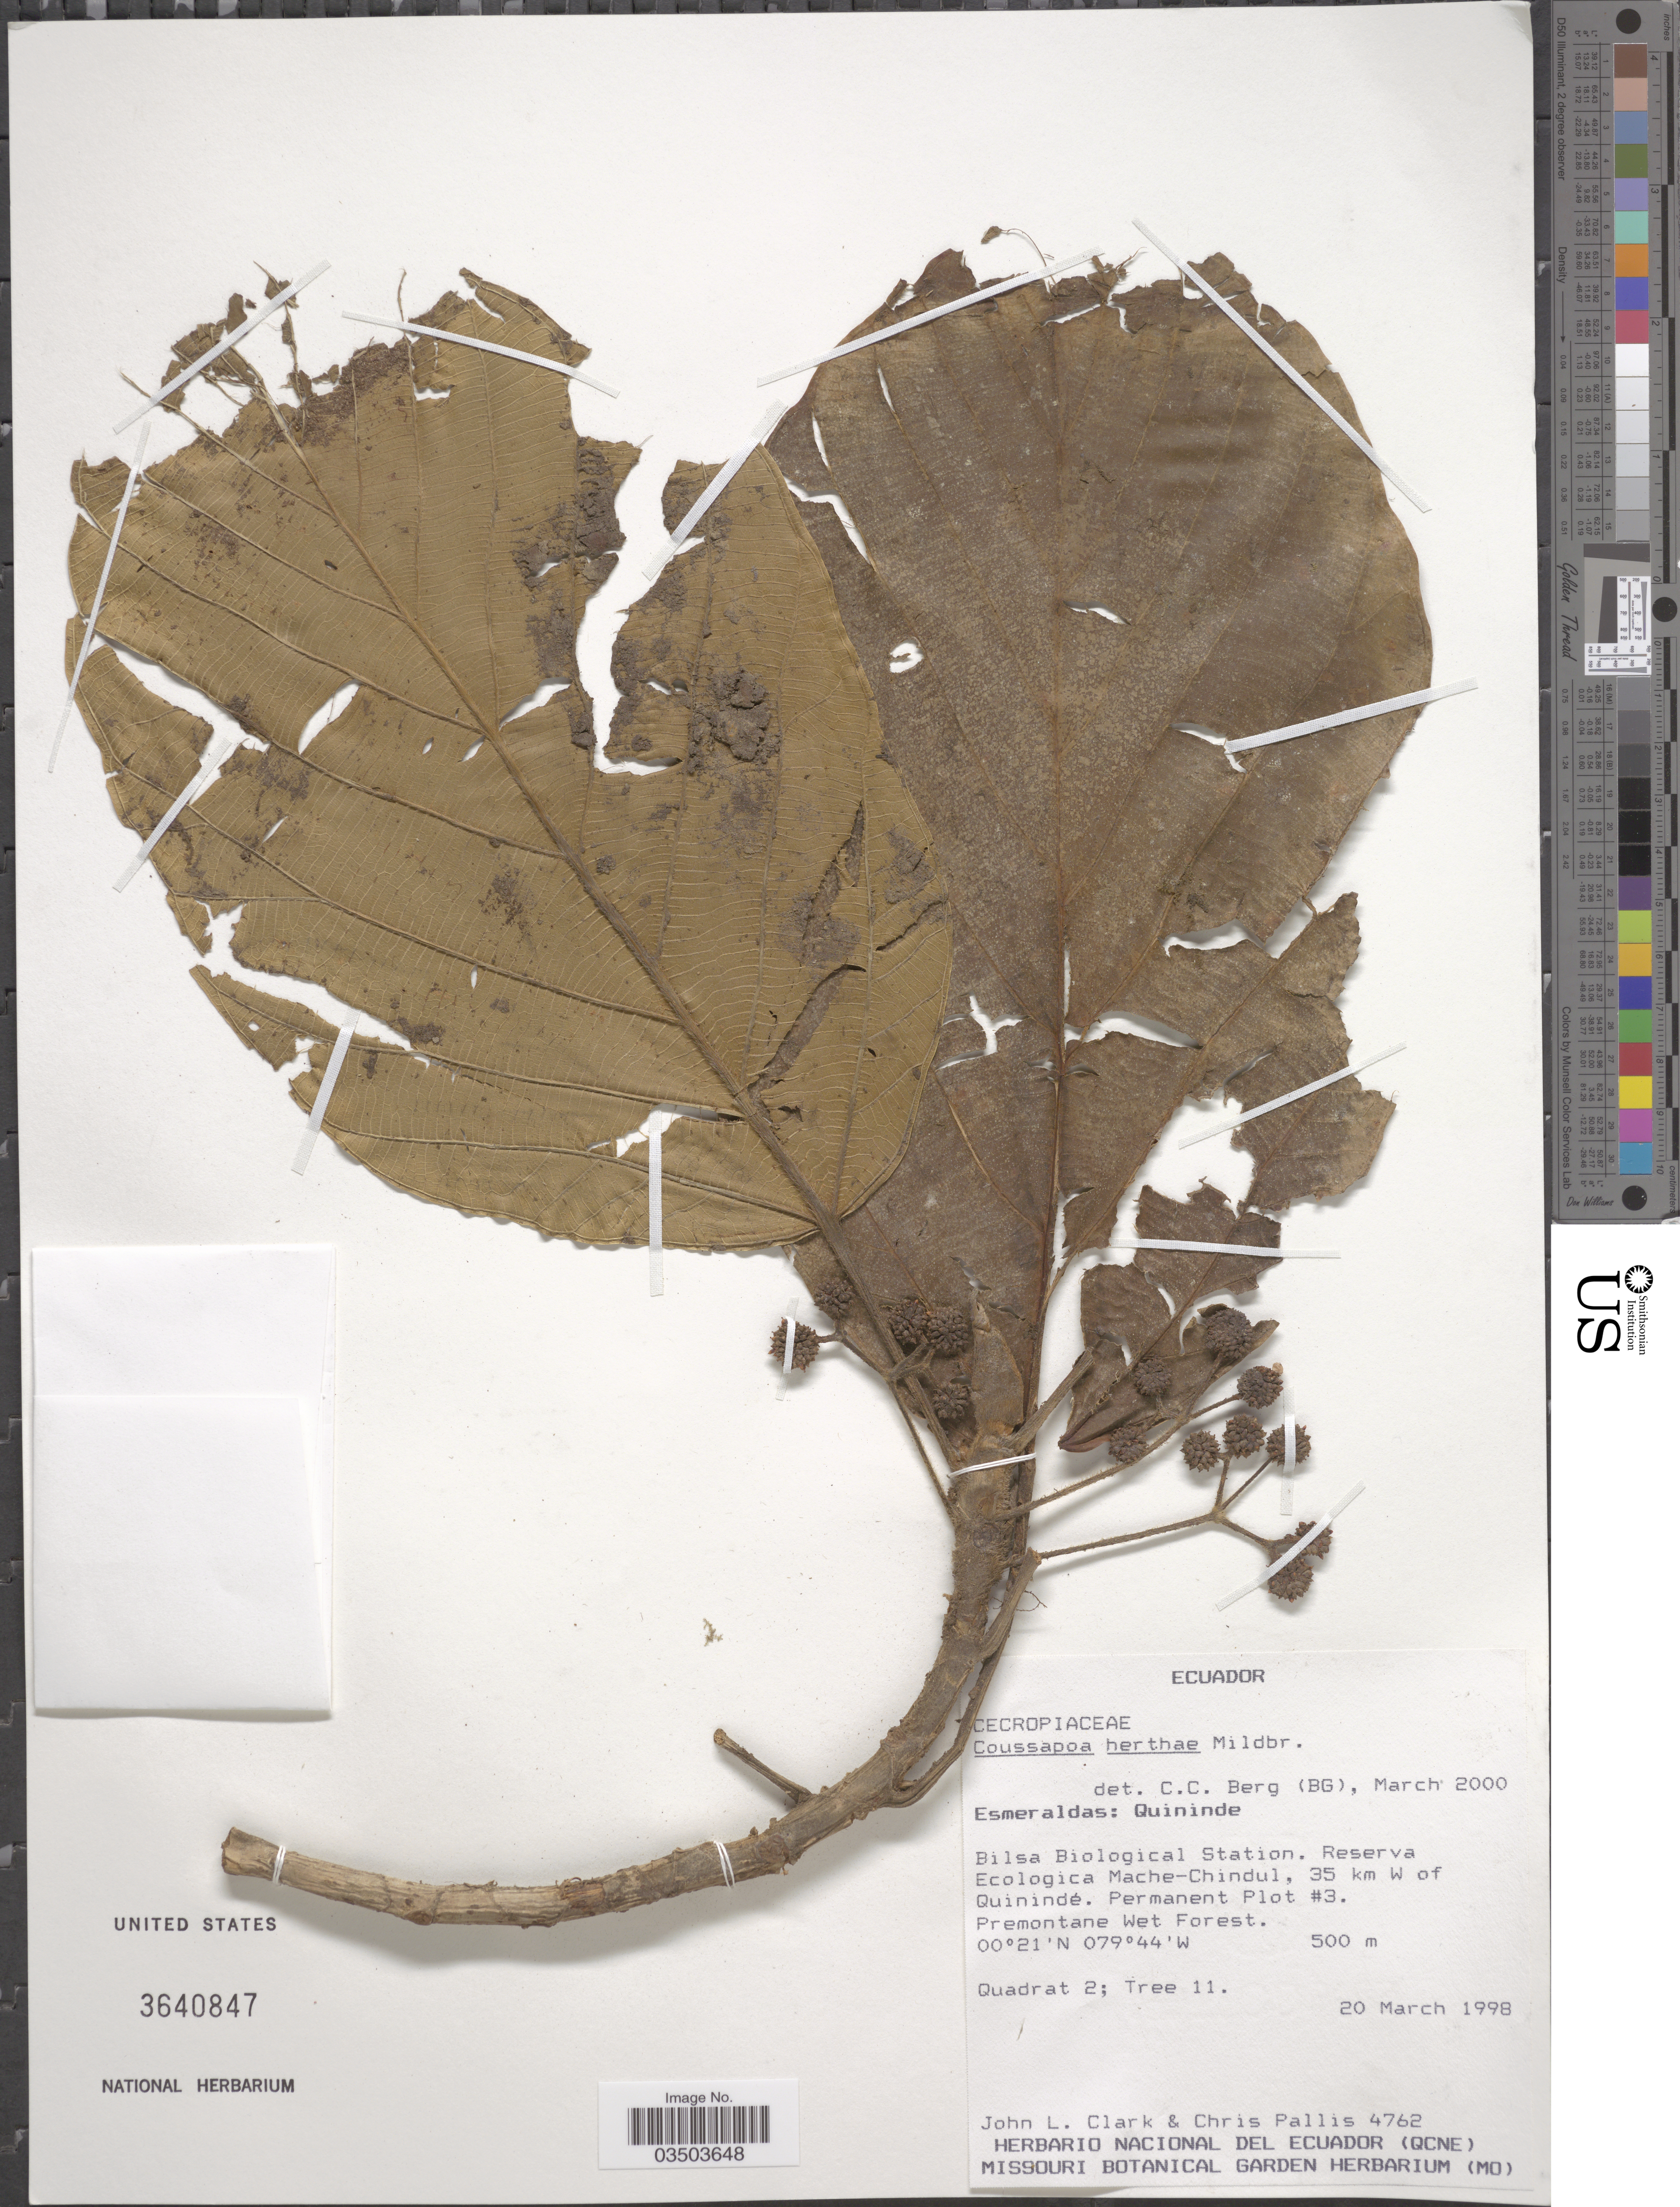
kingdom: Plantae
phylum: Tracheophyta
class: Magnoliopsida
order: Rosales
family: Urticaceae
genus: Coussapoa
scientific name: Coussapoa herthae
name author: Mildbr.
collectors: J. L. Clark & C. Pallis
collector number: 4762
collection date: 1998-03-20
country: Ecuador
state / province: Esmeraldas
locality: Quininde. Bilsa Biological Station, Reserva Ecologica Mache-Chindul, 35 km W of Quinindé. Permanent Plot #3. Premontane Wet Forest.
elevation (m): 500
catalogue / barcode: US 3640847